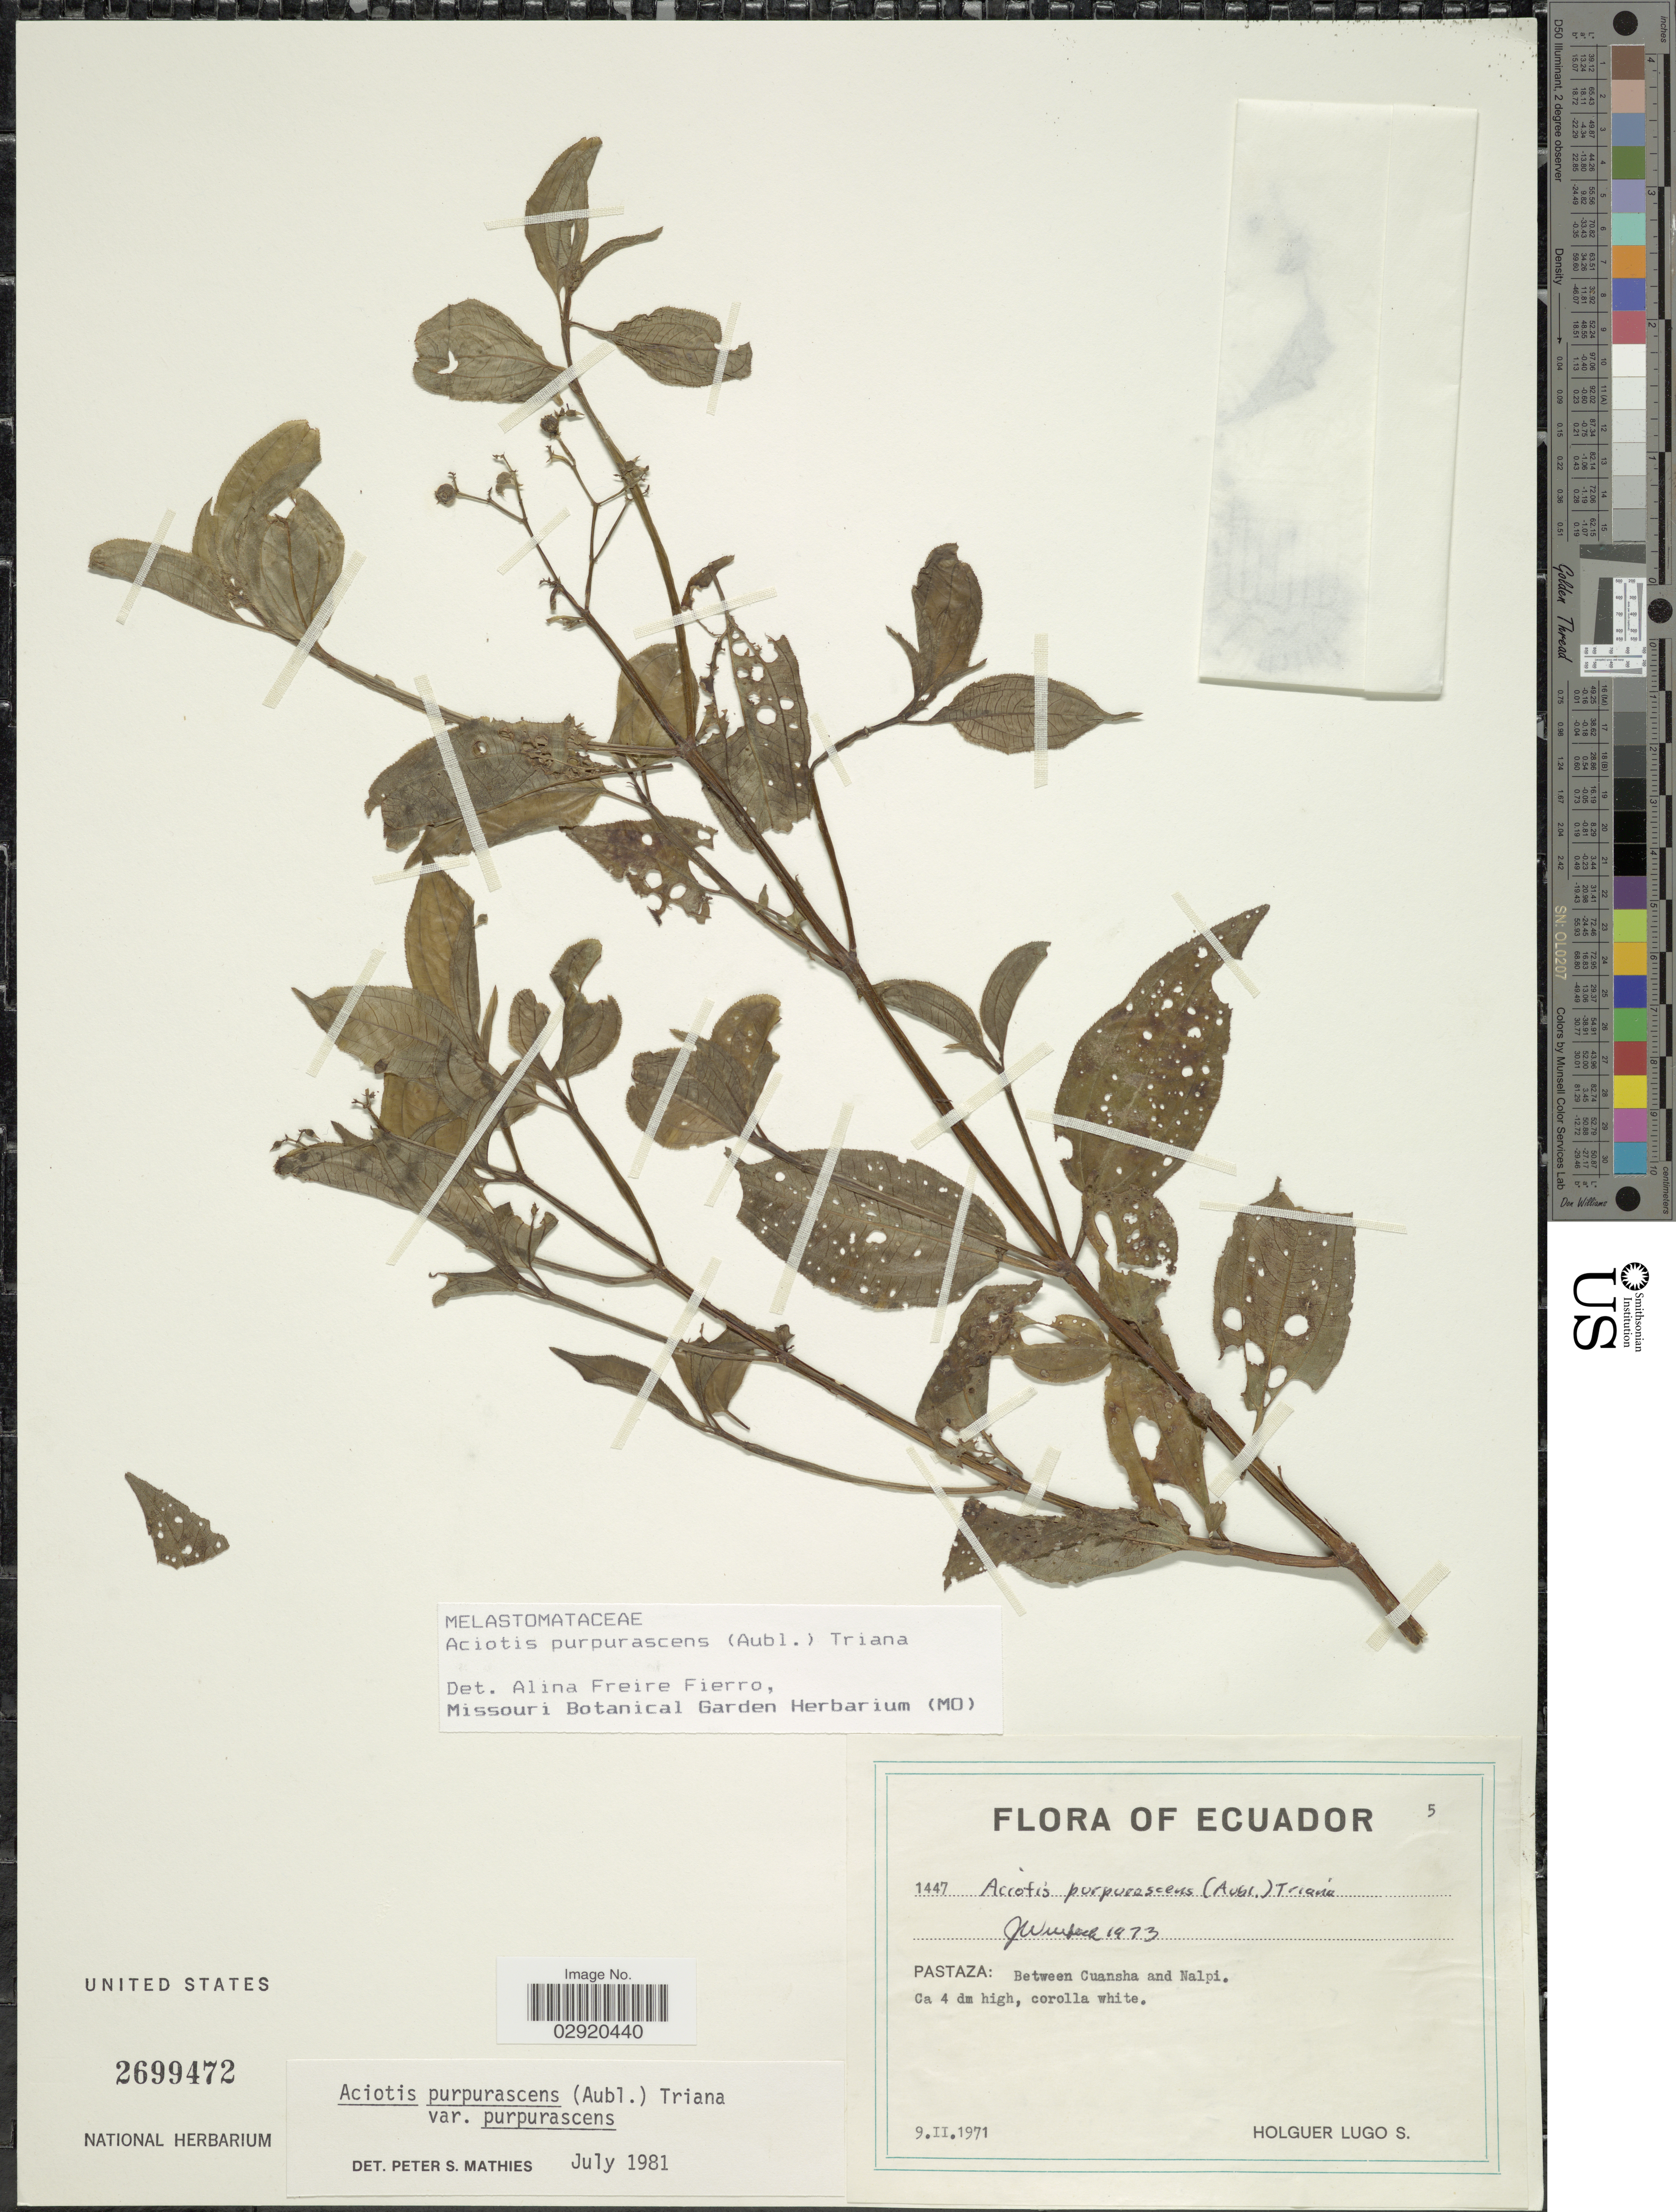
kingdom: Plantae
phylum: Tracheophyta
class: Magnoliopsida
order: Myrtales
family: Melastomataceae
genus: Aciotis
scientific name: Aciotis purpurascens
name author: (Aubl.) Triana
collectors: H. Lugo S.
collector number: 1447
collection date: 1971-02-09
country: Ecuador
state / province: Pastaza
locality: Pastaza: Between Cuansha and Nalpi.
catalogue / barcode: US 2699472